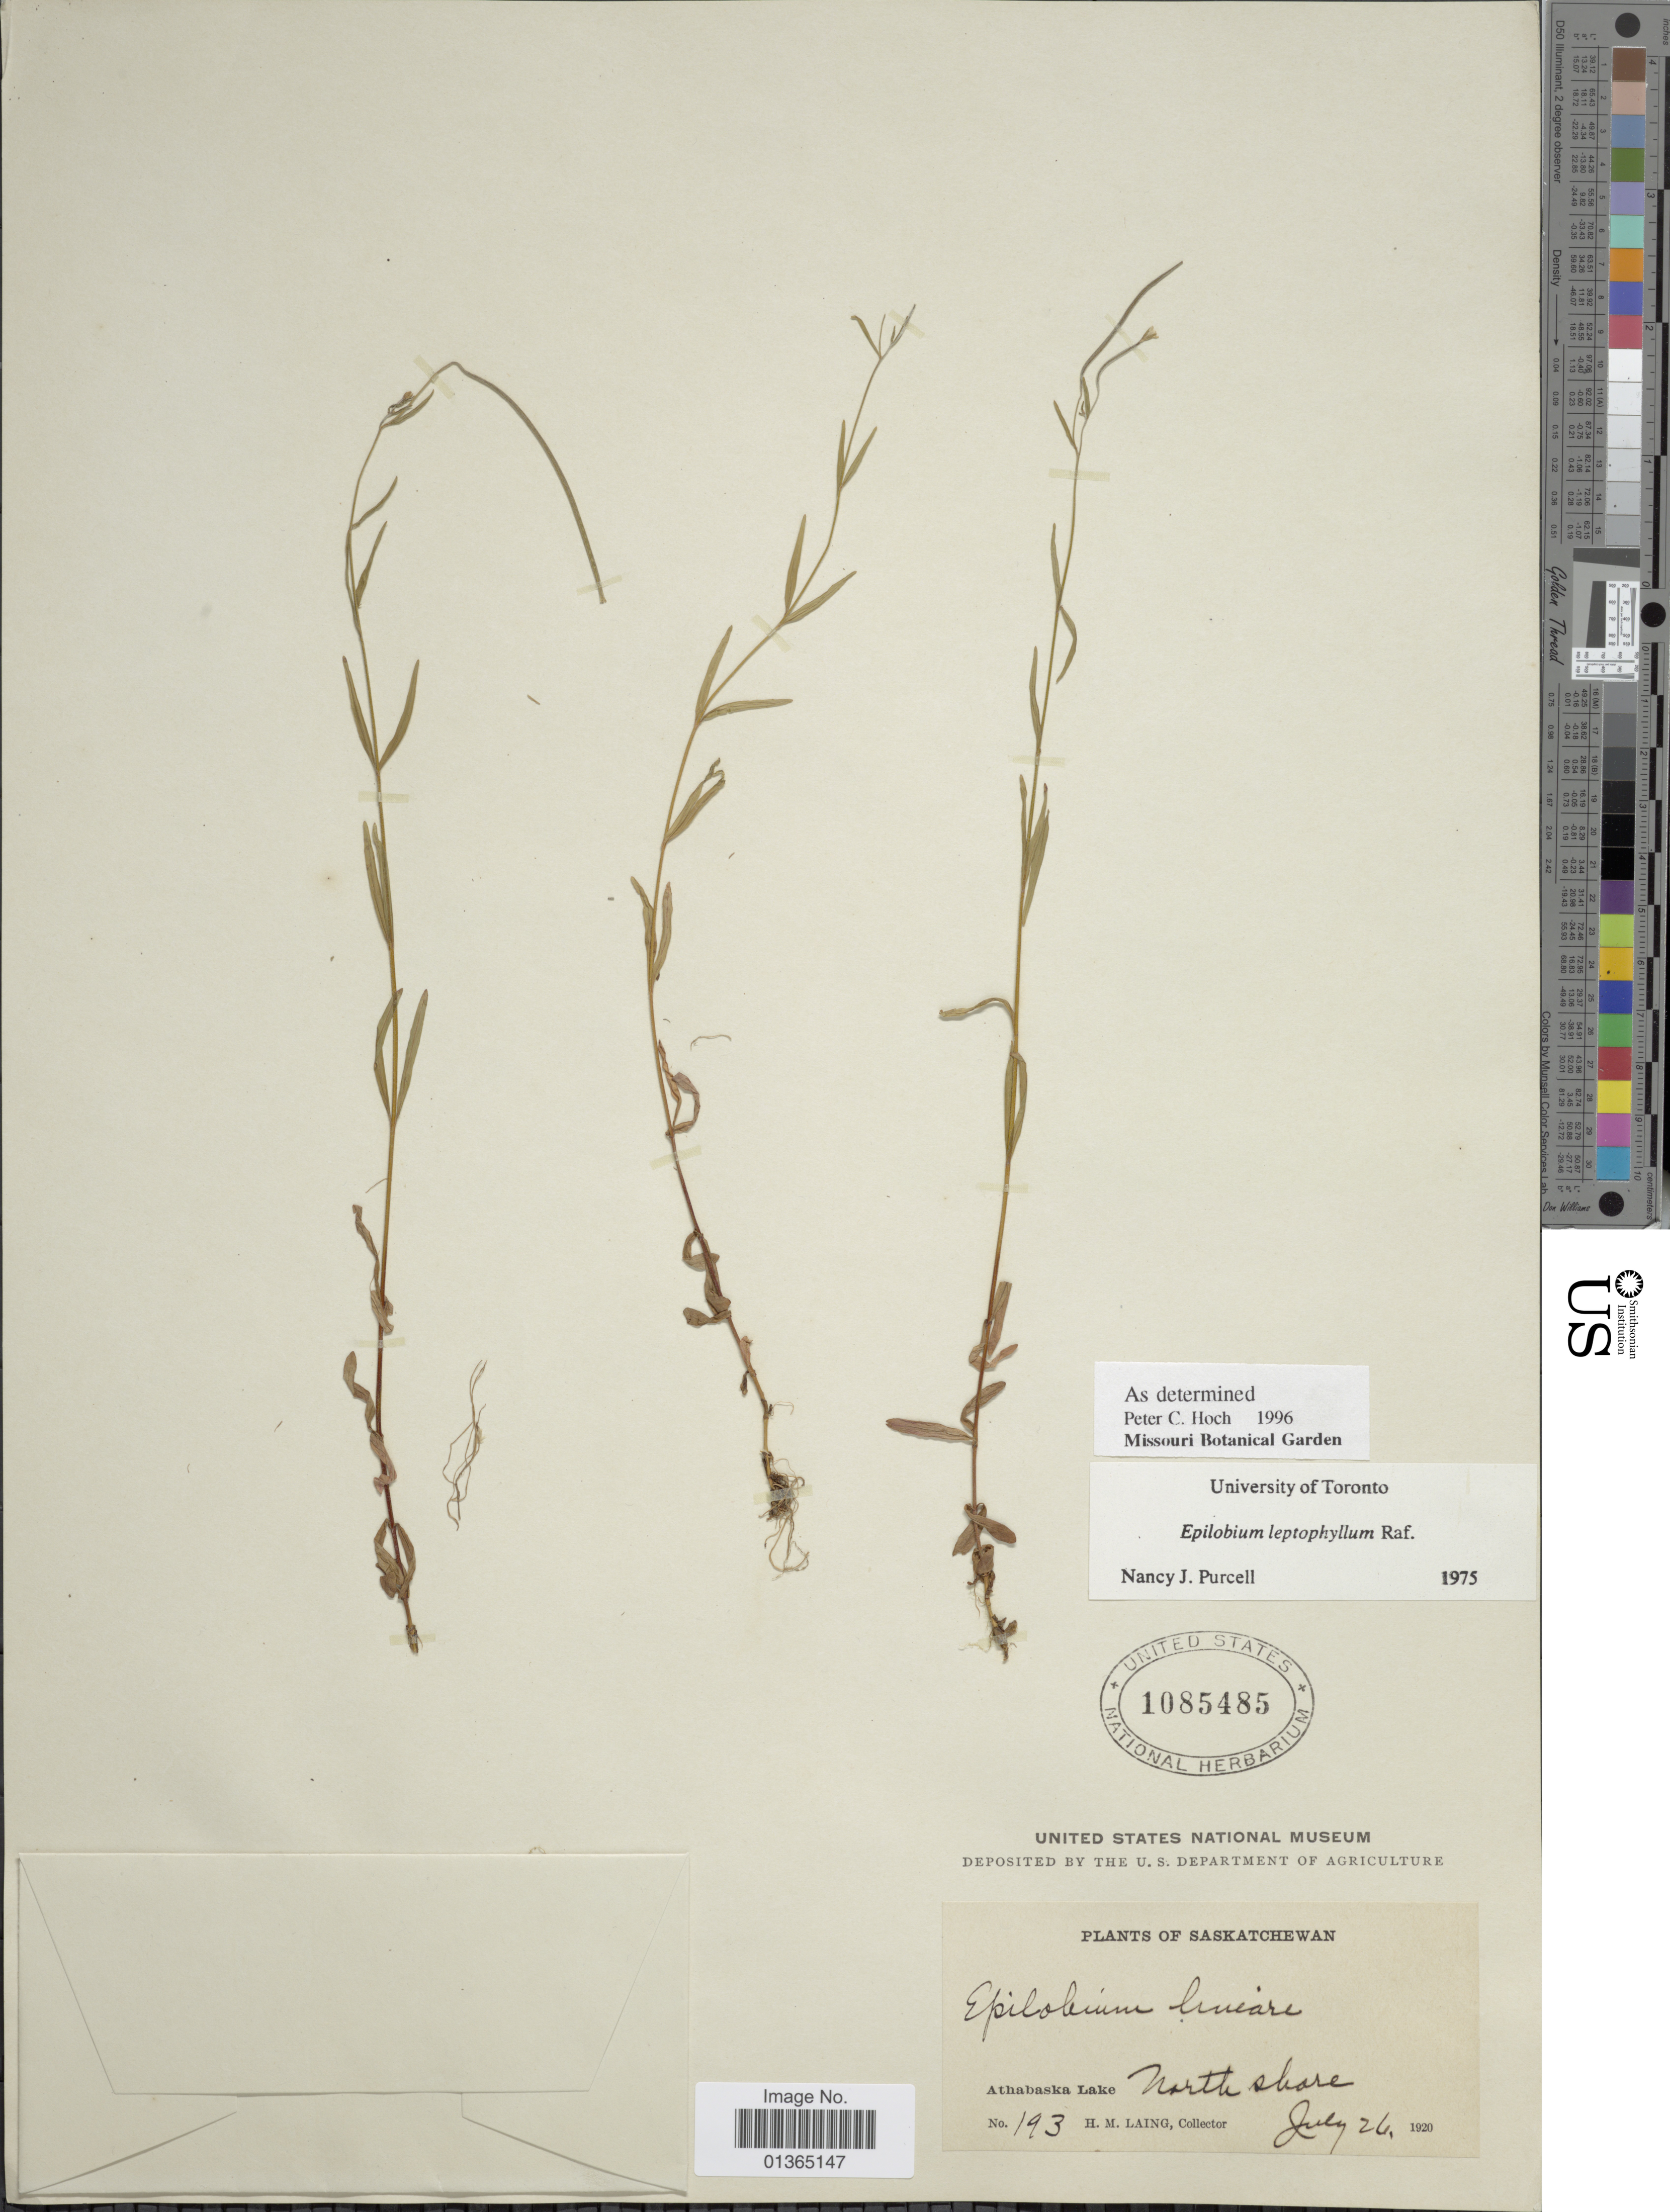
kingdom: Plantae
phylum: Tracheophyta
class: Magnoliopsida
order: Myrtales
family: Onagraceae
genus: Epilobium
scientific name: Epilobium leptophyllum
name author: Raf.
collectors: H. Laing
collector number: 193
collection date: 1920-07-26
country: Canada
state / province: Saskatchewan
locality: Athabaska Lake, North shore.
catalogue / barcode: US 1085485